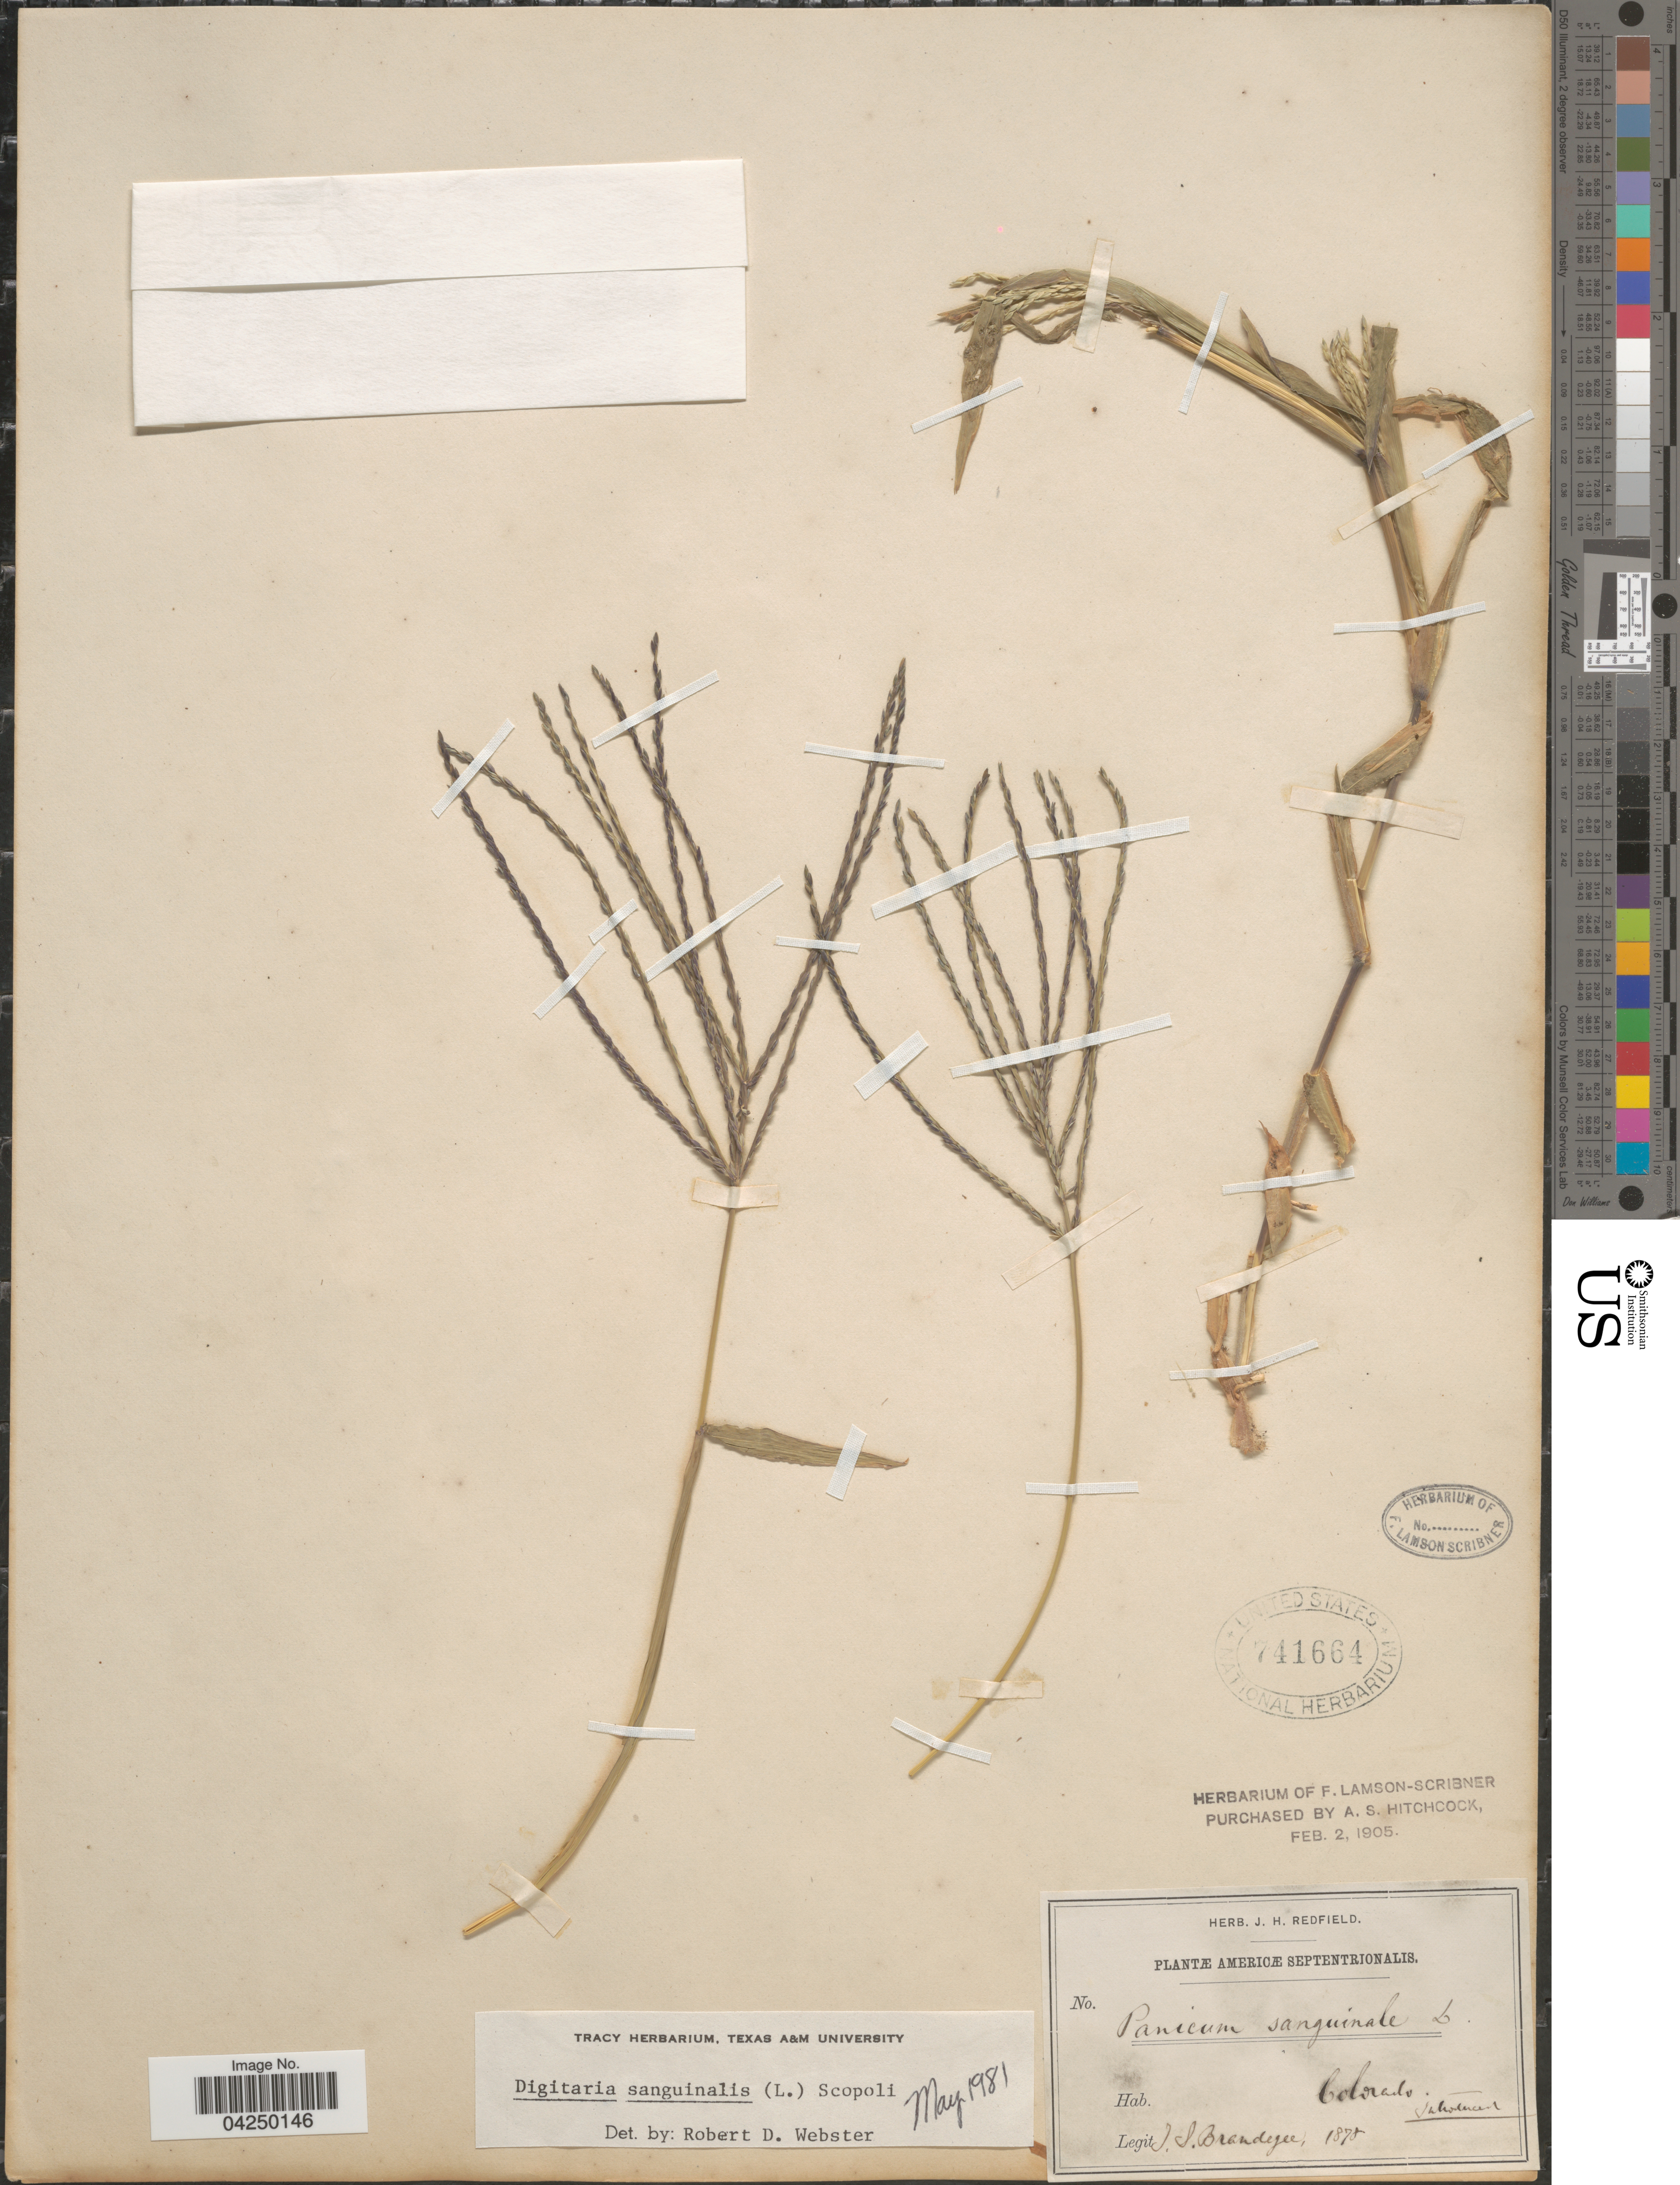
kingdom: Plantae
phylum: Tracheophyta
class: Liliopsida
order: Poales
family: Poaceae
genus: Digitaria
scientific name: Digitaria sanguinalis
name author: (L.) Scop.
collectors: J. S. Brandegee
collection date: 1875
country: United States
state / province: Colorado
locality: Americæ Septentrionalis. In horticum.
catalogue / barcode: US 741664